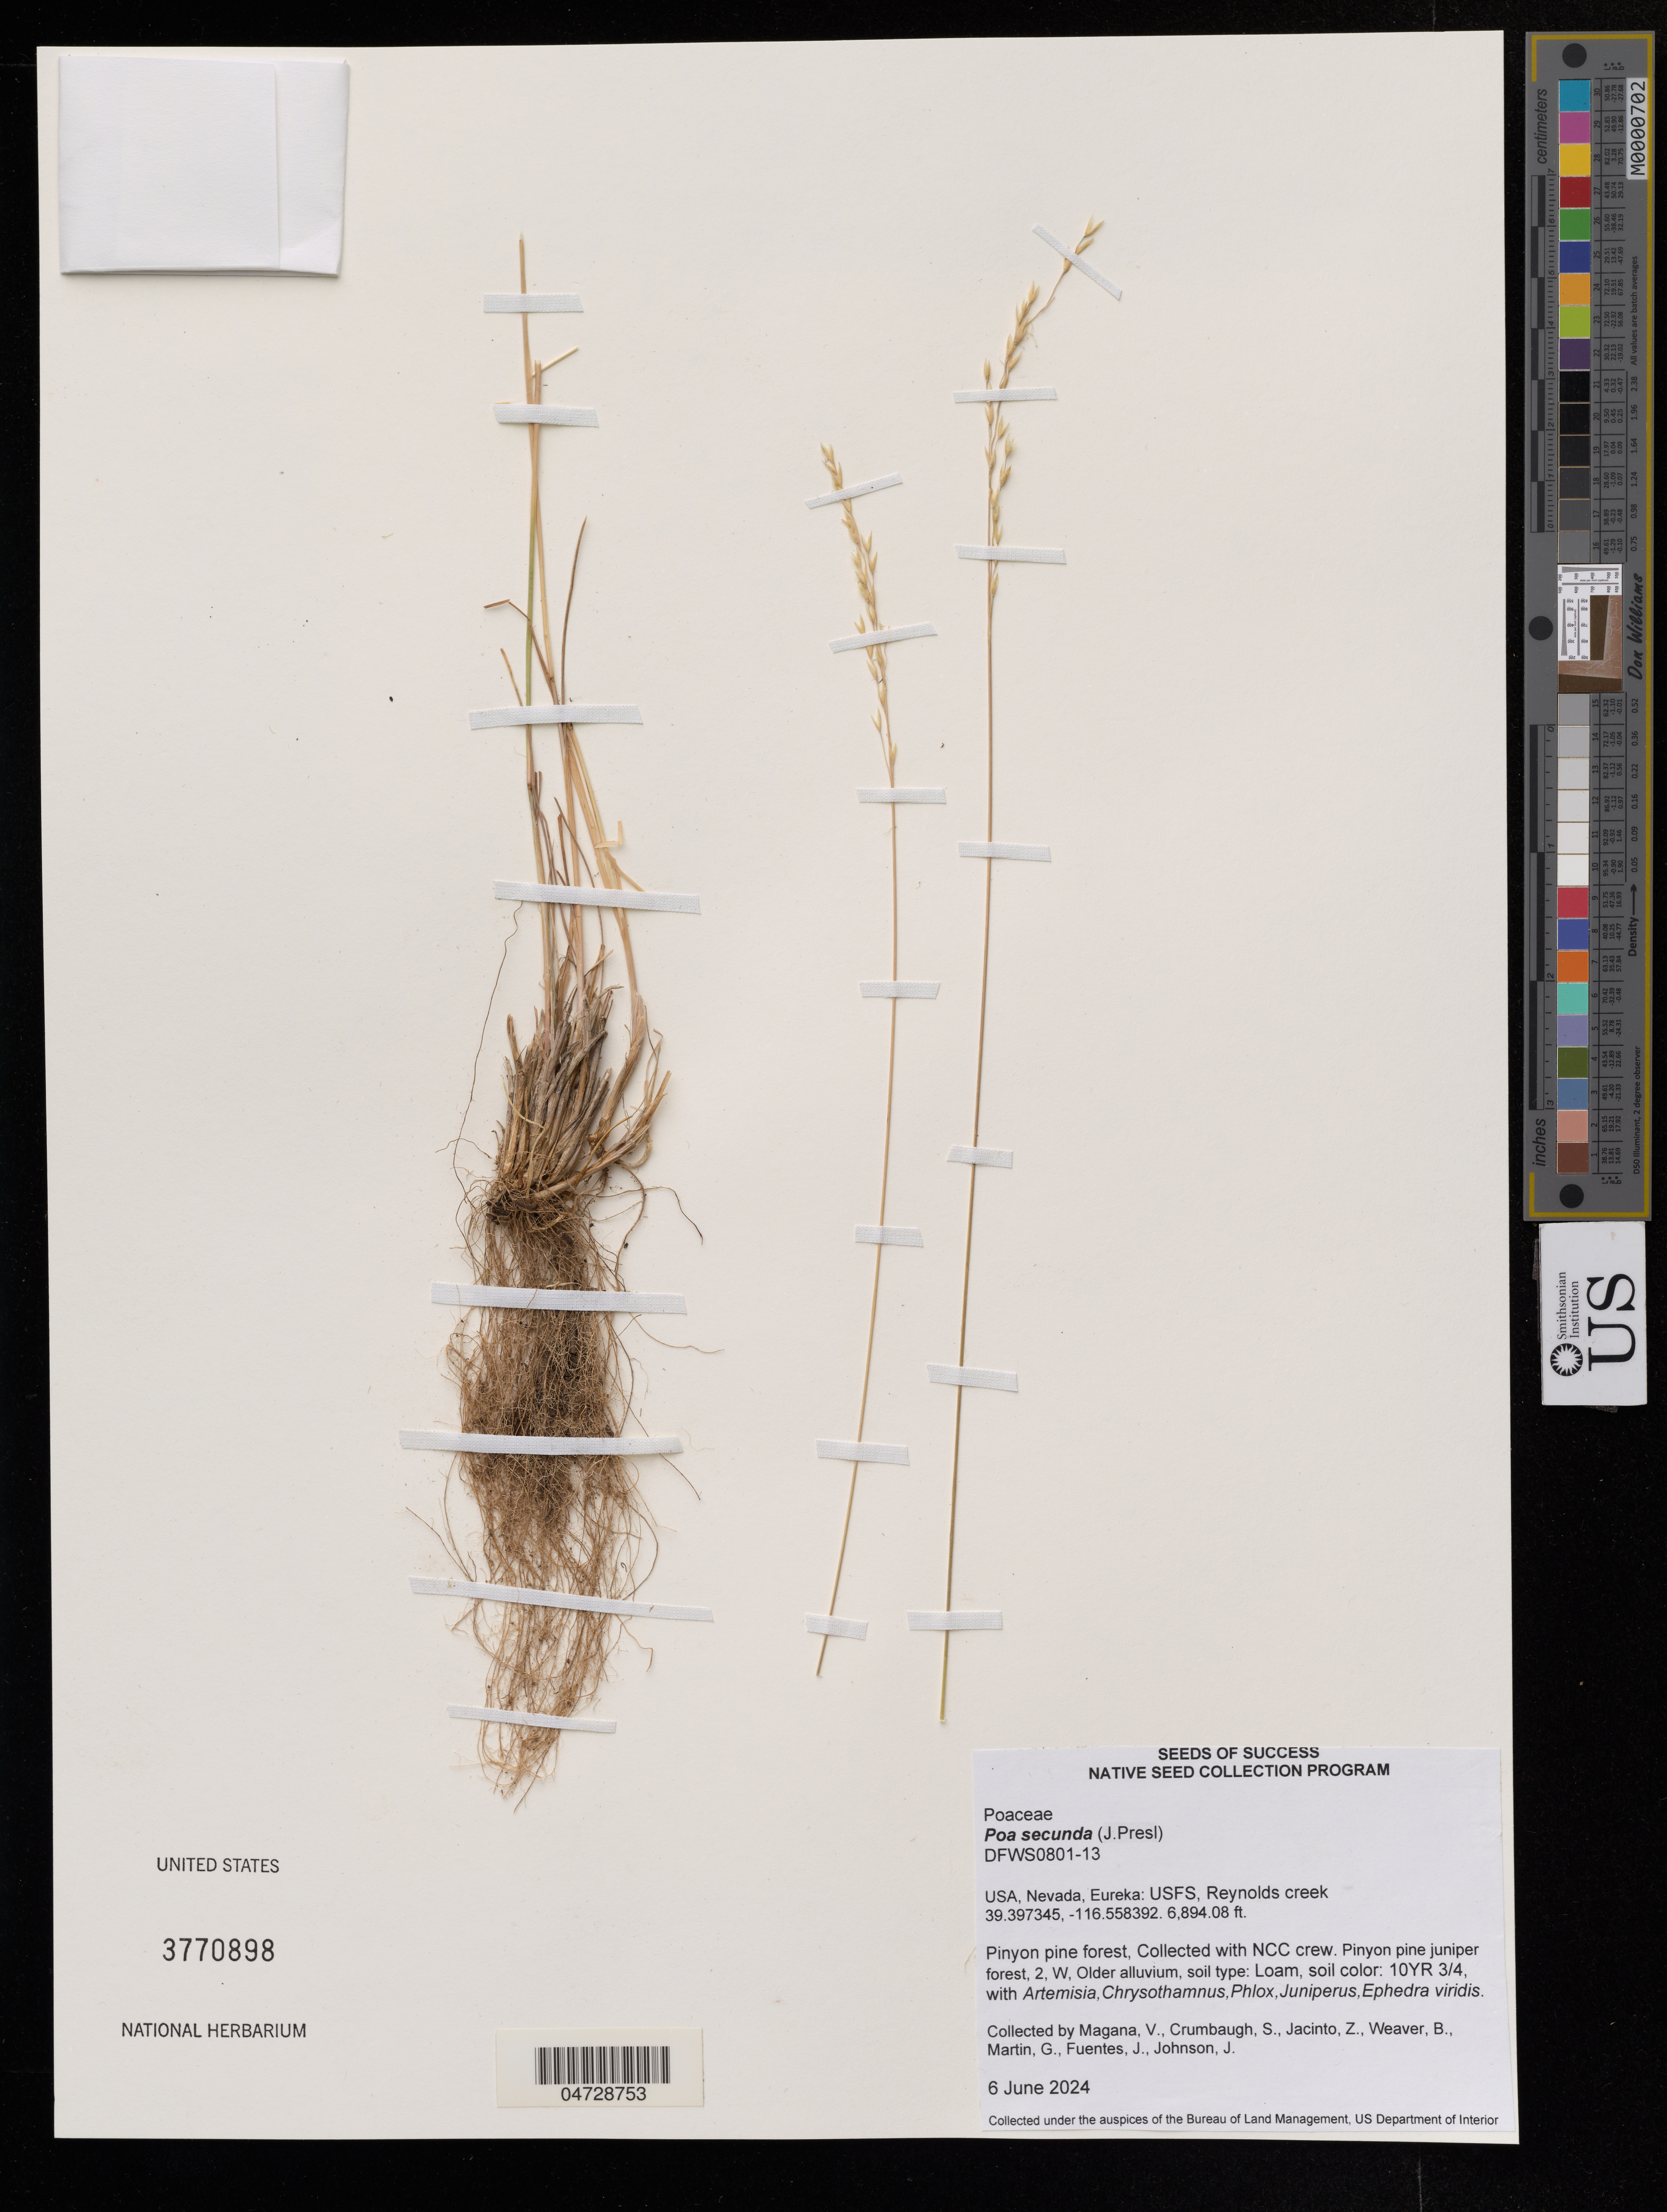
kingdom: Plantae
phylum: Tracheophyta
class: Liliopsida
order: Poales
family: Poaceae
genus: Poa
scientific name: Poa secunda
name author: J. Presl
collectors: V. Magana, S. Crumbaug & Z. Jacinto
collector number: DFWS0801-13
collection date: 2024-06-06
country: United States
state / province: Nevada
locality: Eureka: USFS, Reynolds creek.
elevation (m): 2092.17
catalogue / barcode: US 3770898